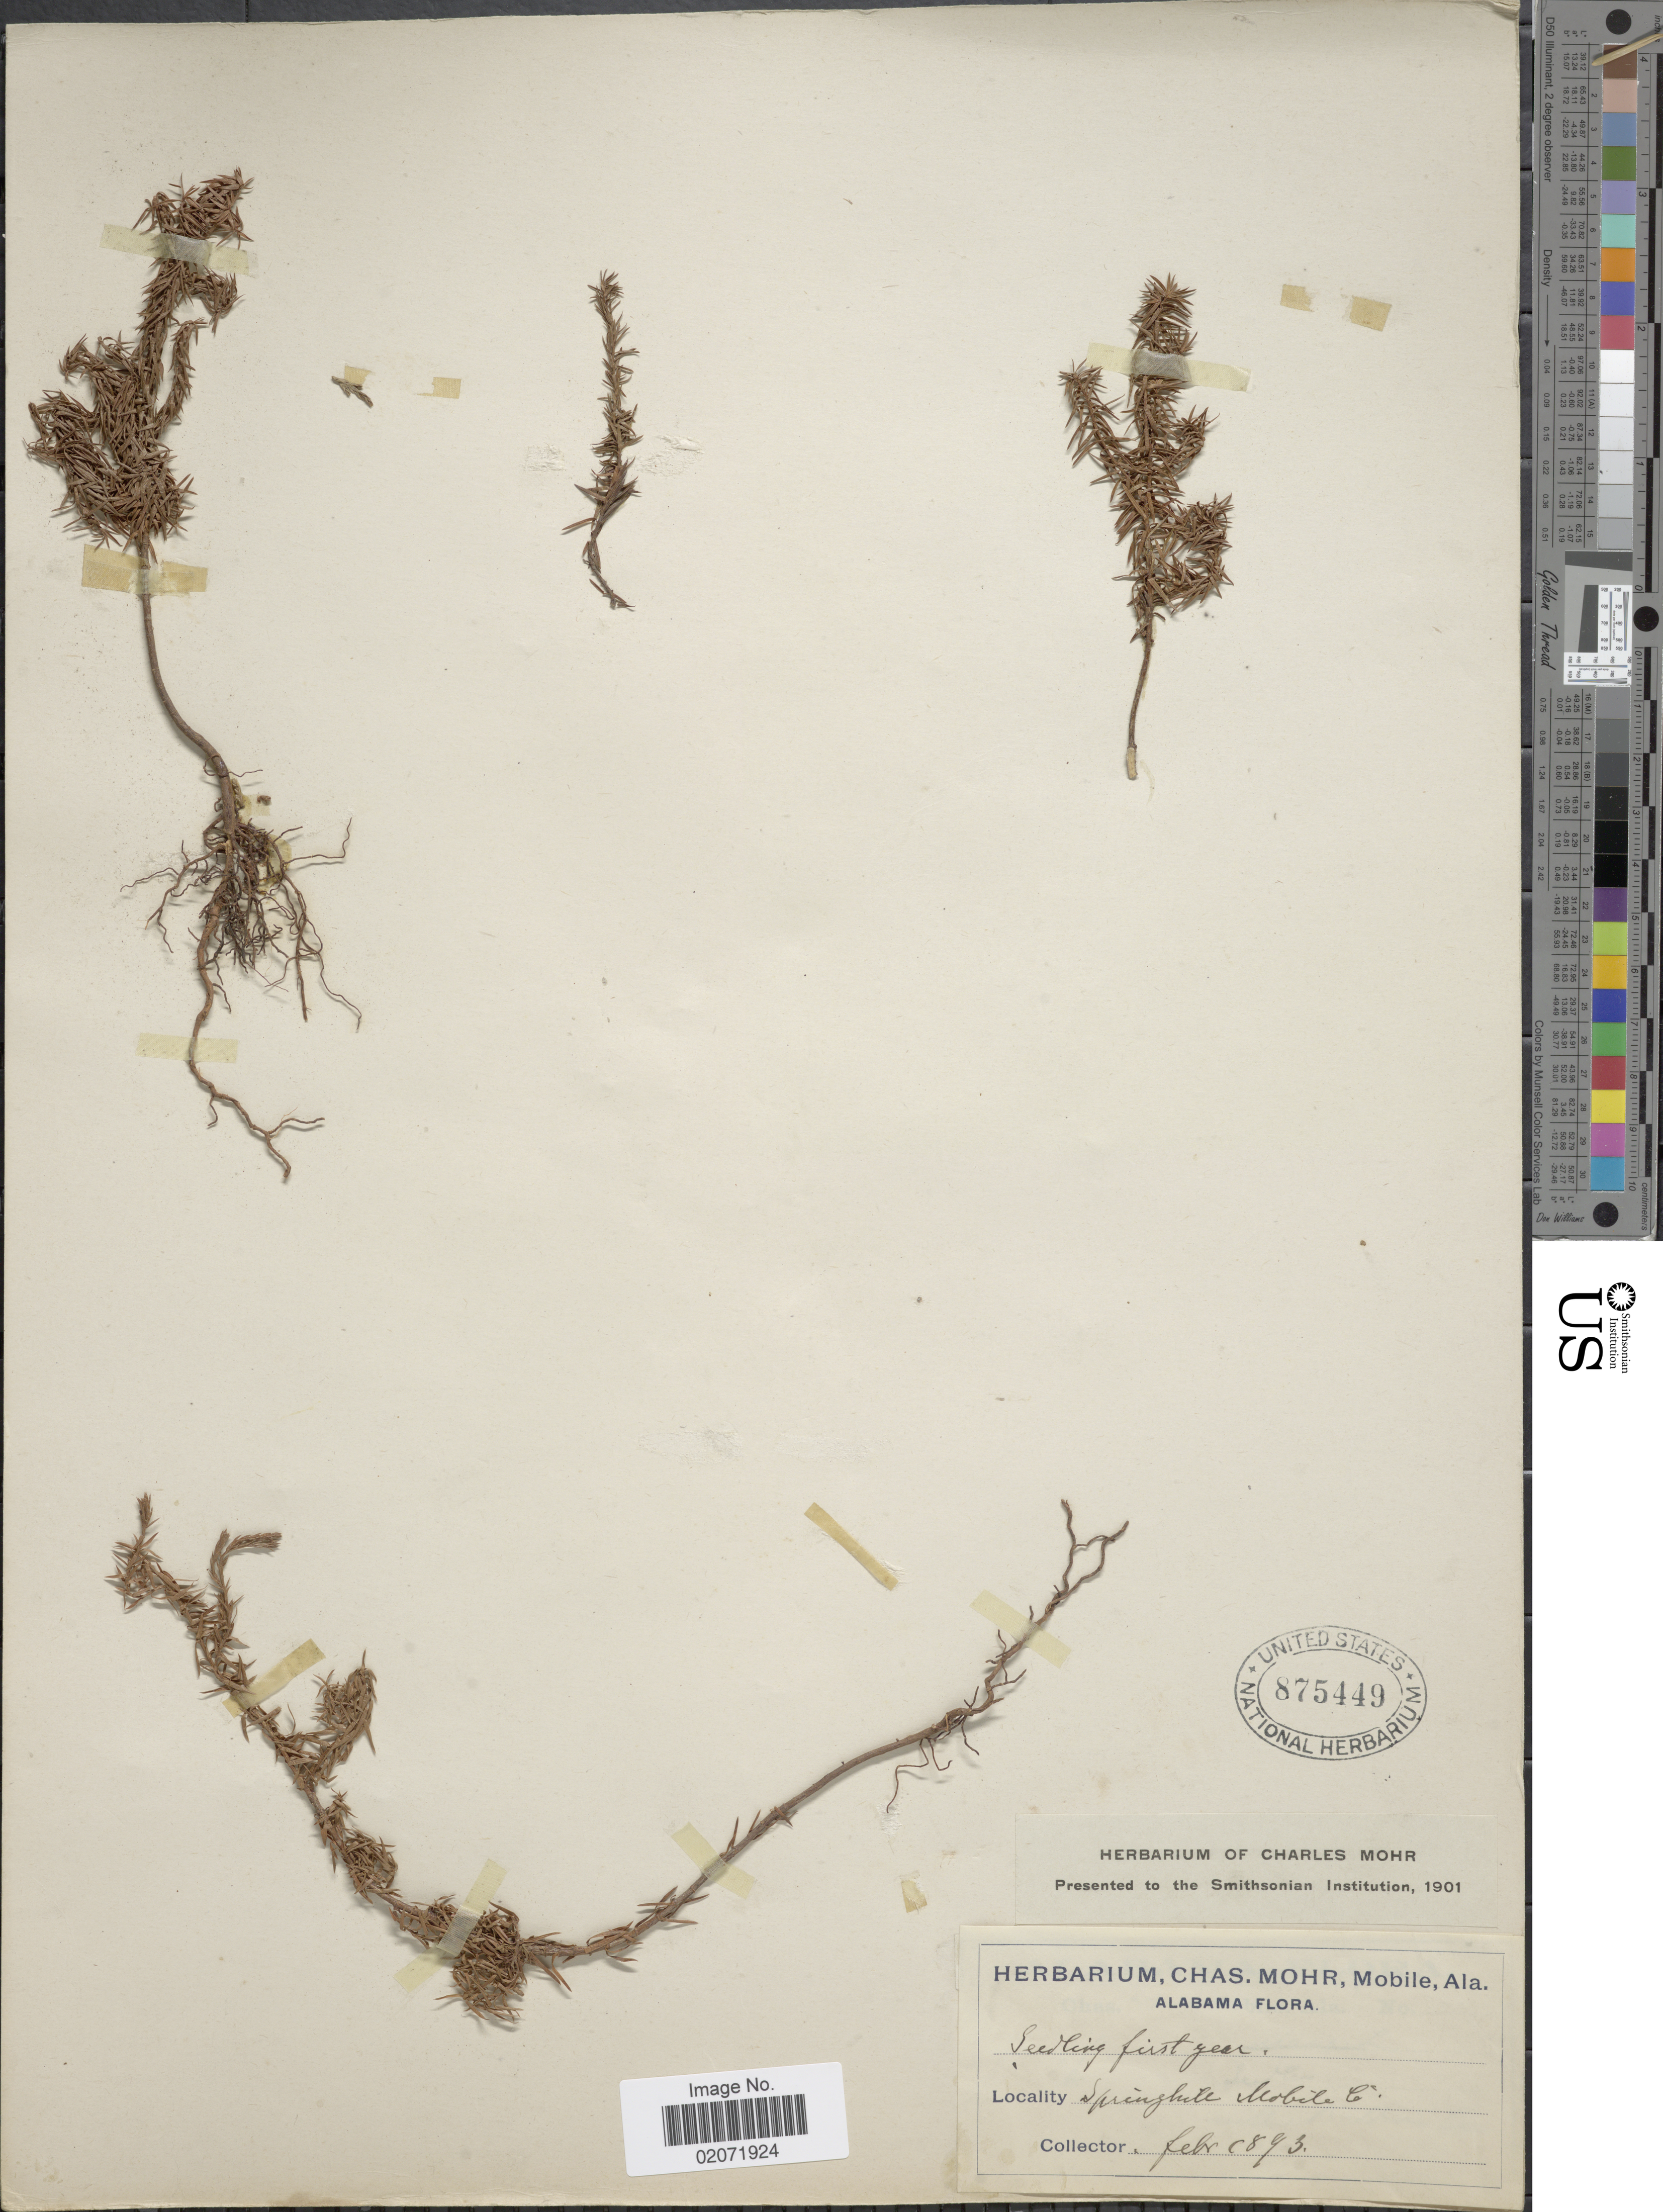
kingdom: Plantae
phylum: Tracheophyta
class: Pinopsida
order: Pinales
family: Cupressaceae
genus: Juniperus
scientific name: Juniperus silicicola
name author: (Small) L.H. Bailey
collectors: ex herb. Charles Mohr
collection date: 1893-02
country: United States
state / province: Alabama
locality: Springhill Mobile Co.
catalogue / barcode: US 875449